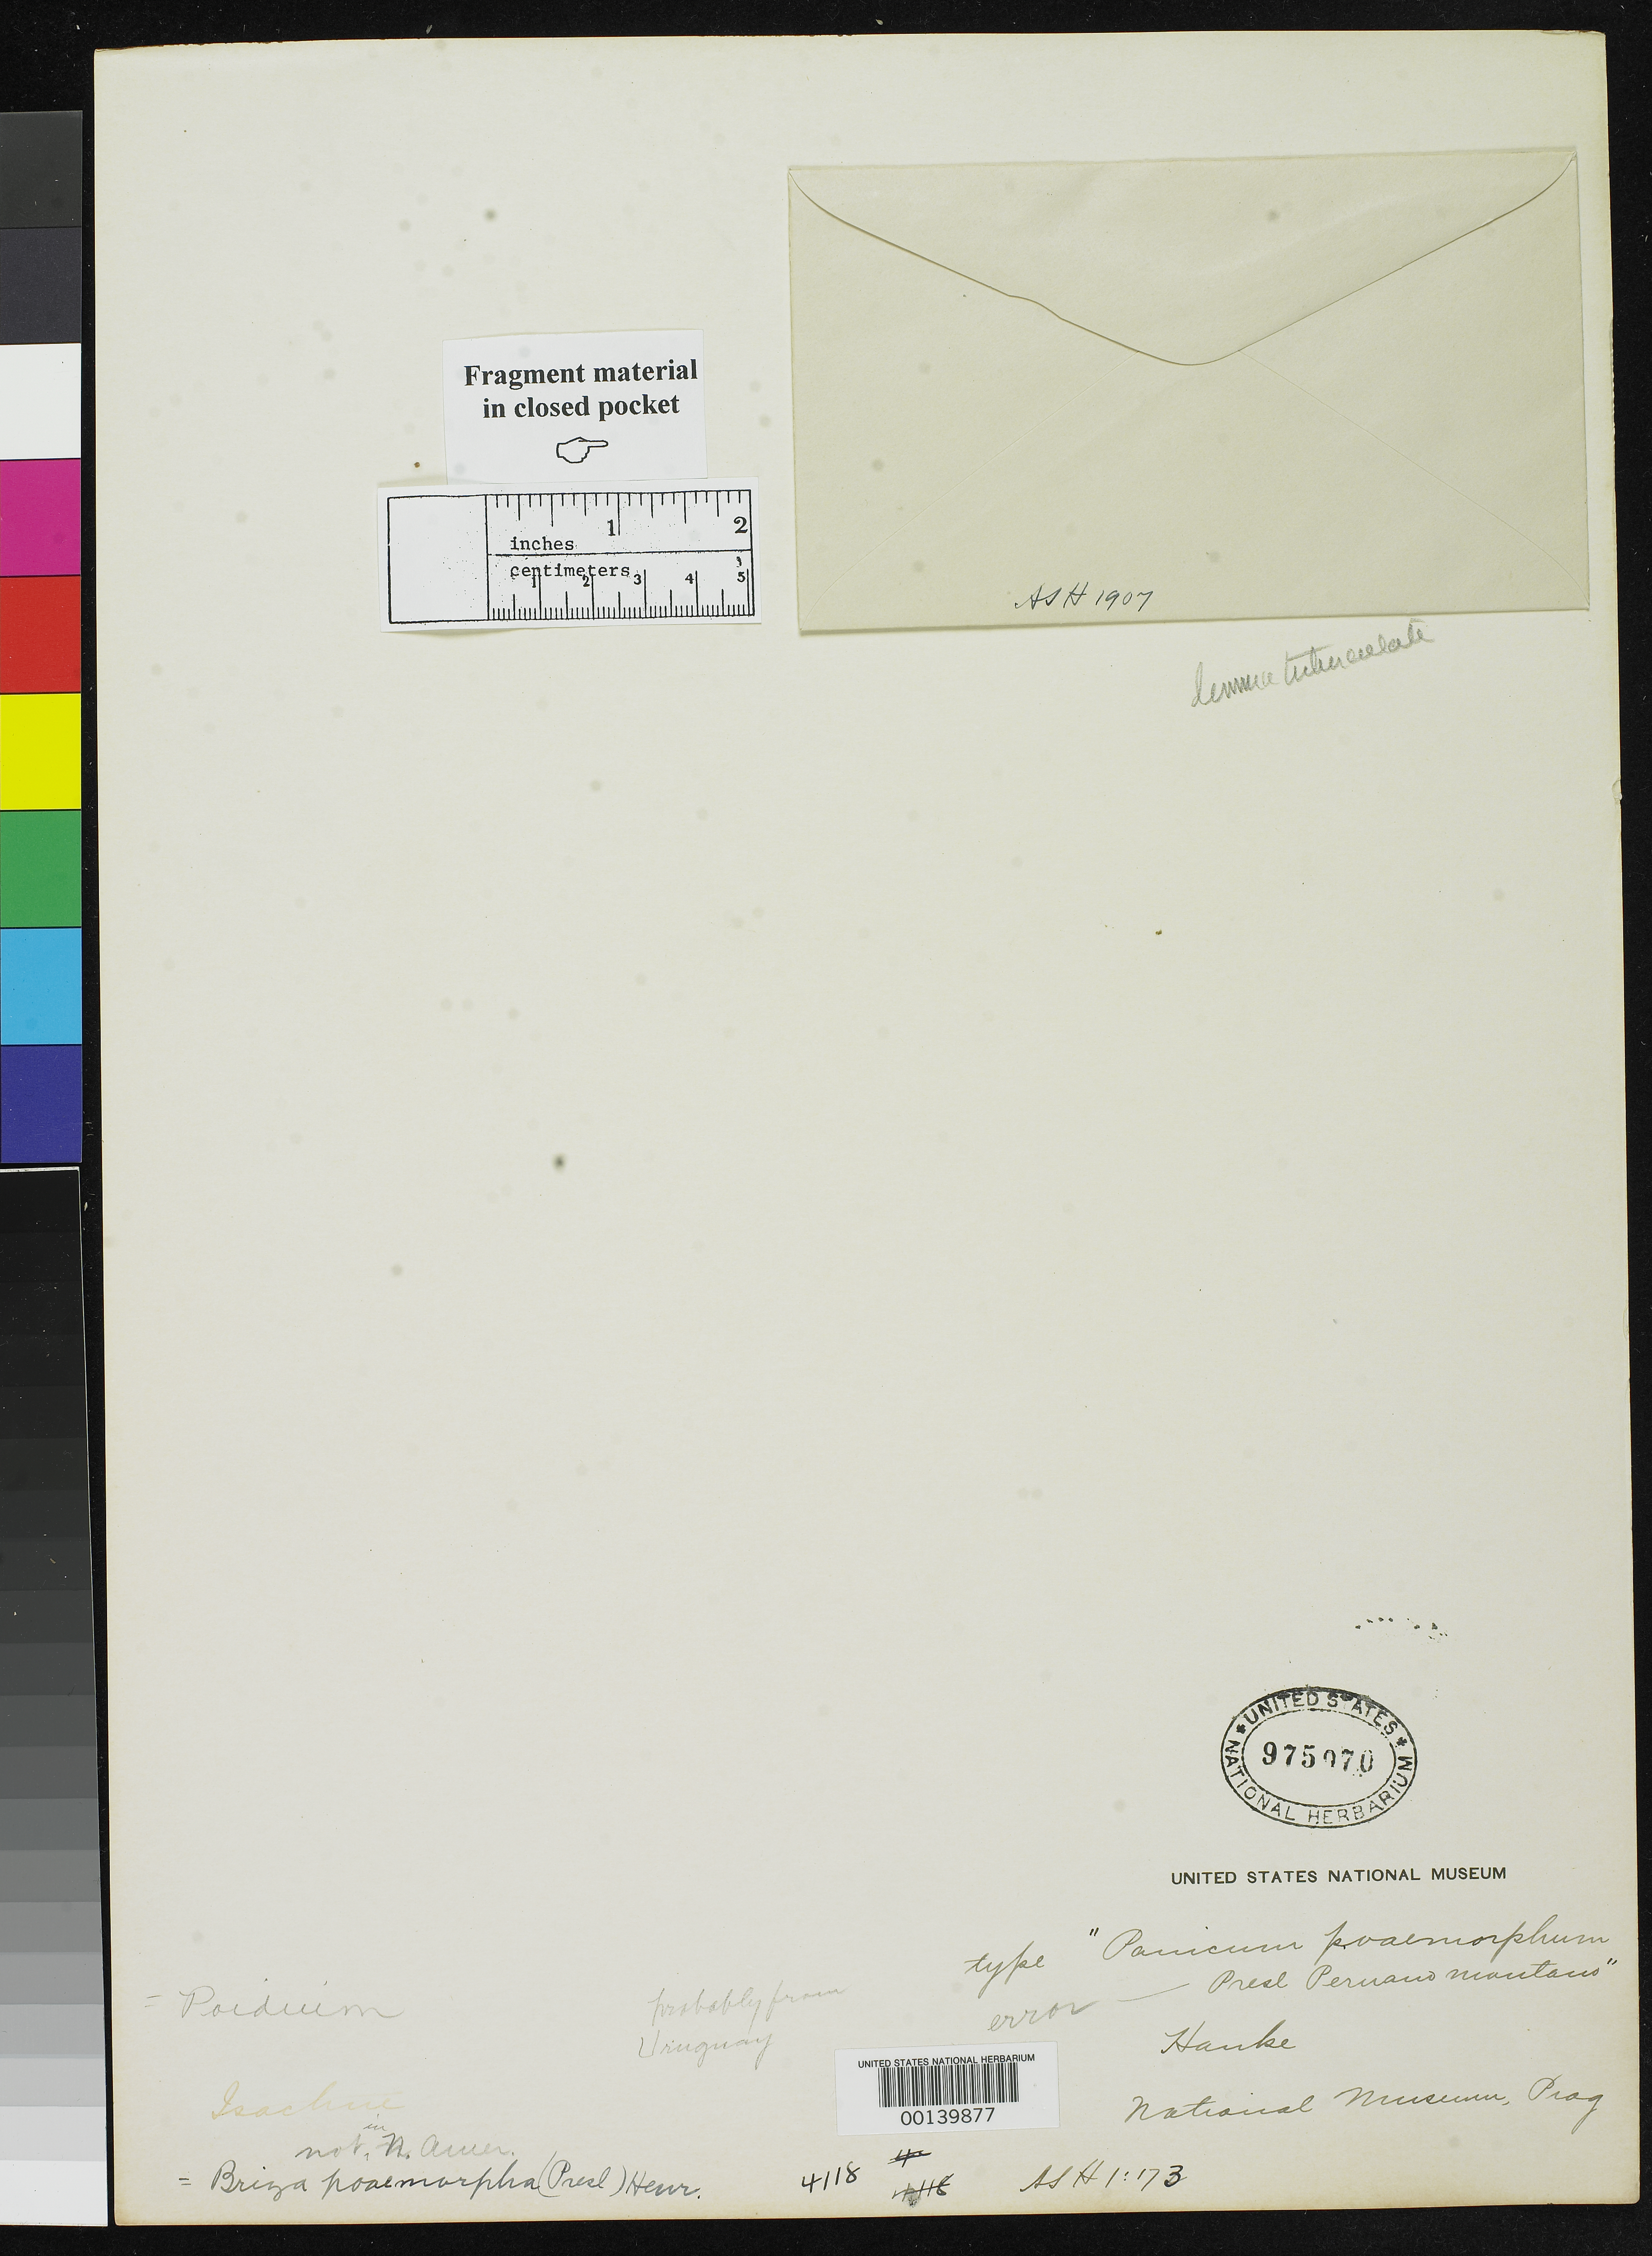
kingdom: Plantae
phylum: Tracheophyta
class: Liliopsida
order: Poales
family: Poaceae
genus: Panicum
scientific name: Panicum poaemorphum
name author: J. Presl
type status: Type Fragment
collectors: T. P. X. Haenke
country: Peru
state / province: Huánuco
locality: mountains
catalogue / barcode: US 975970